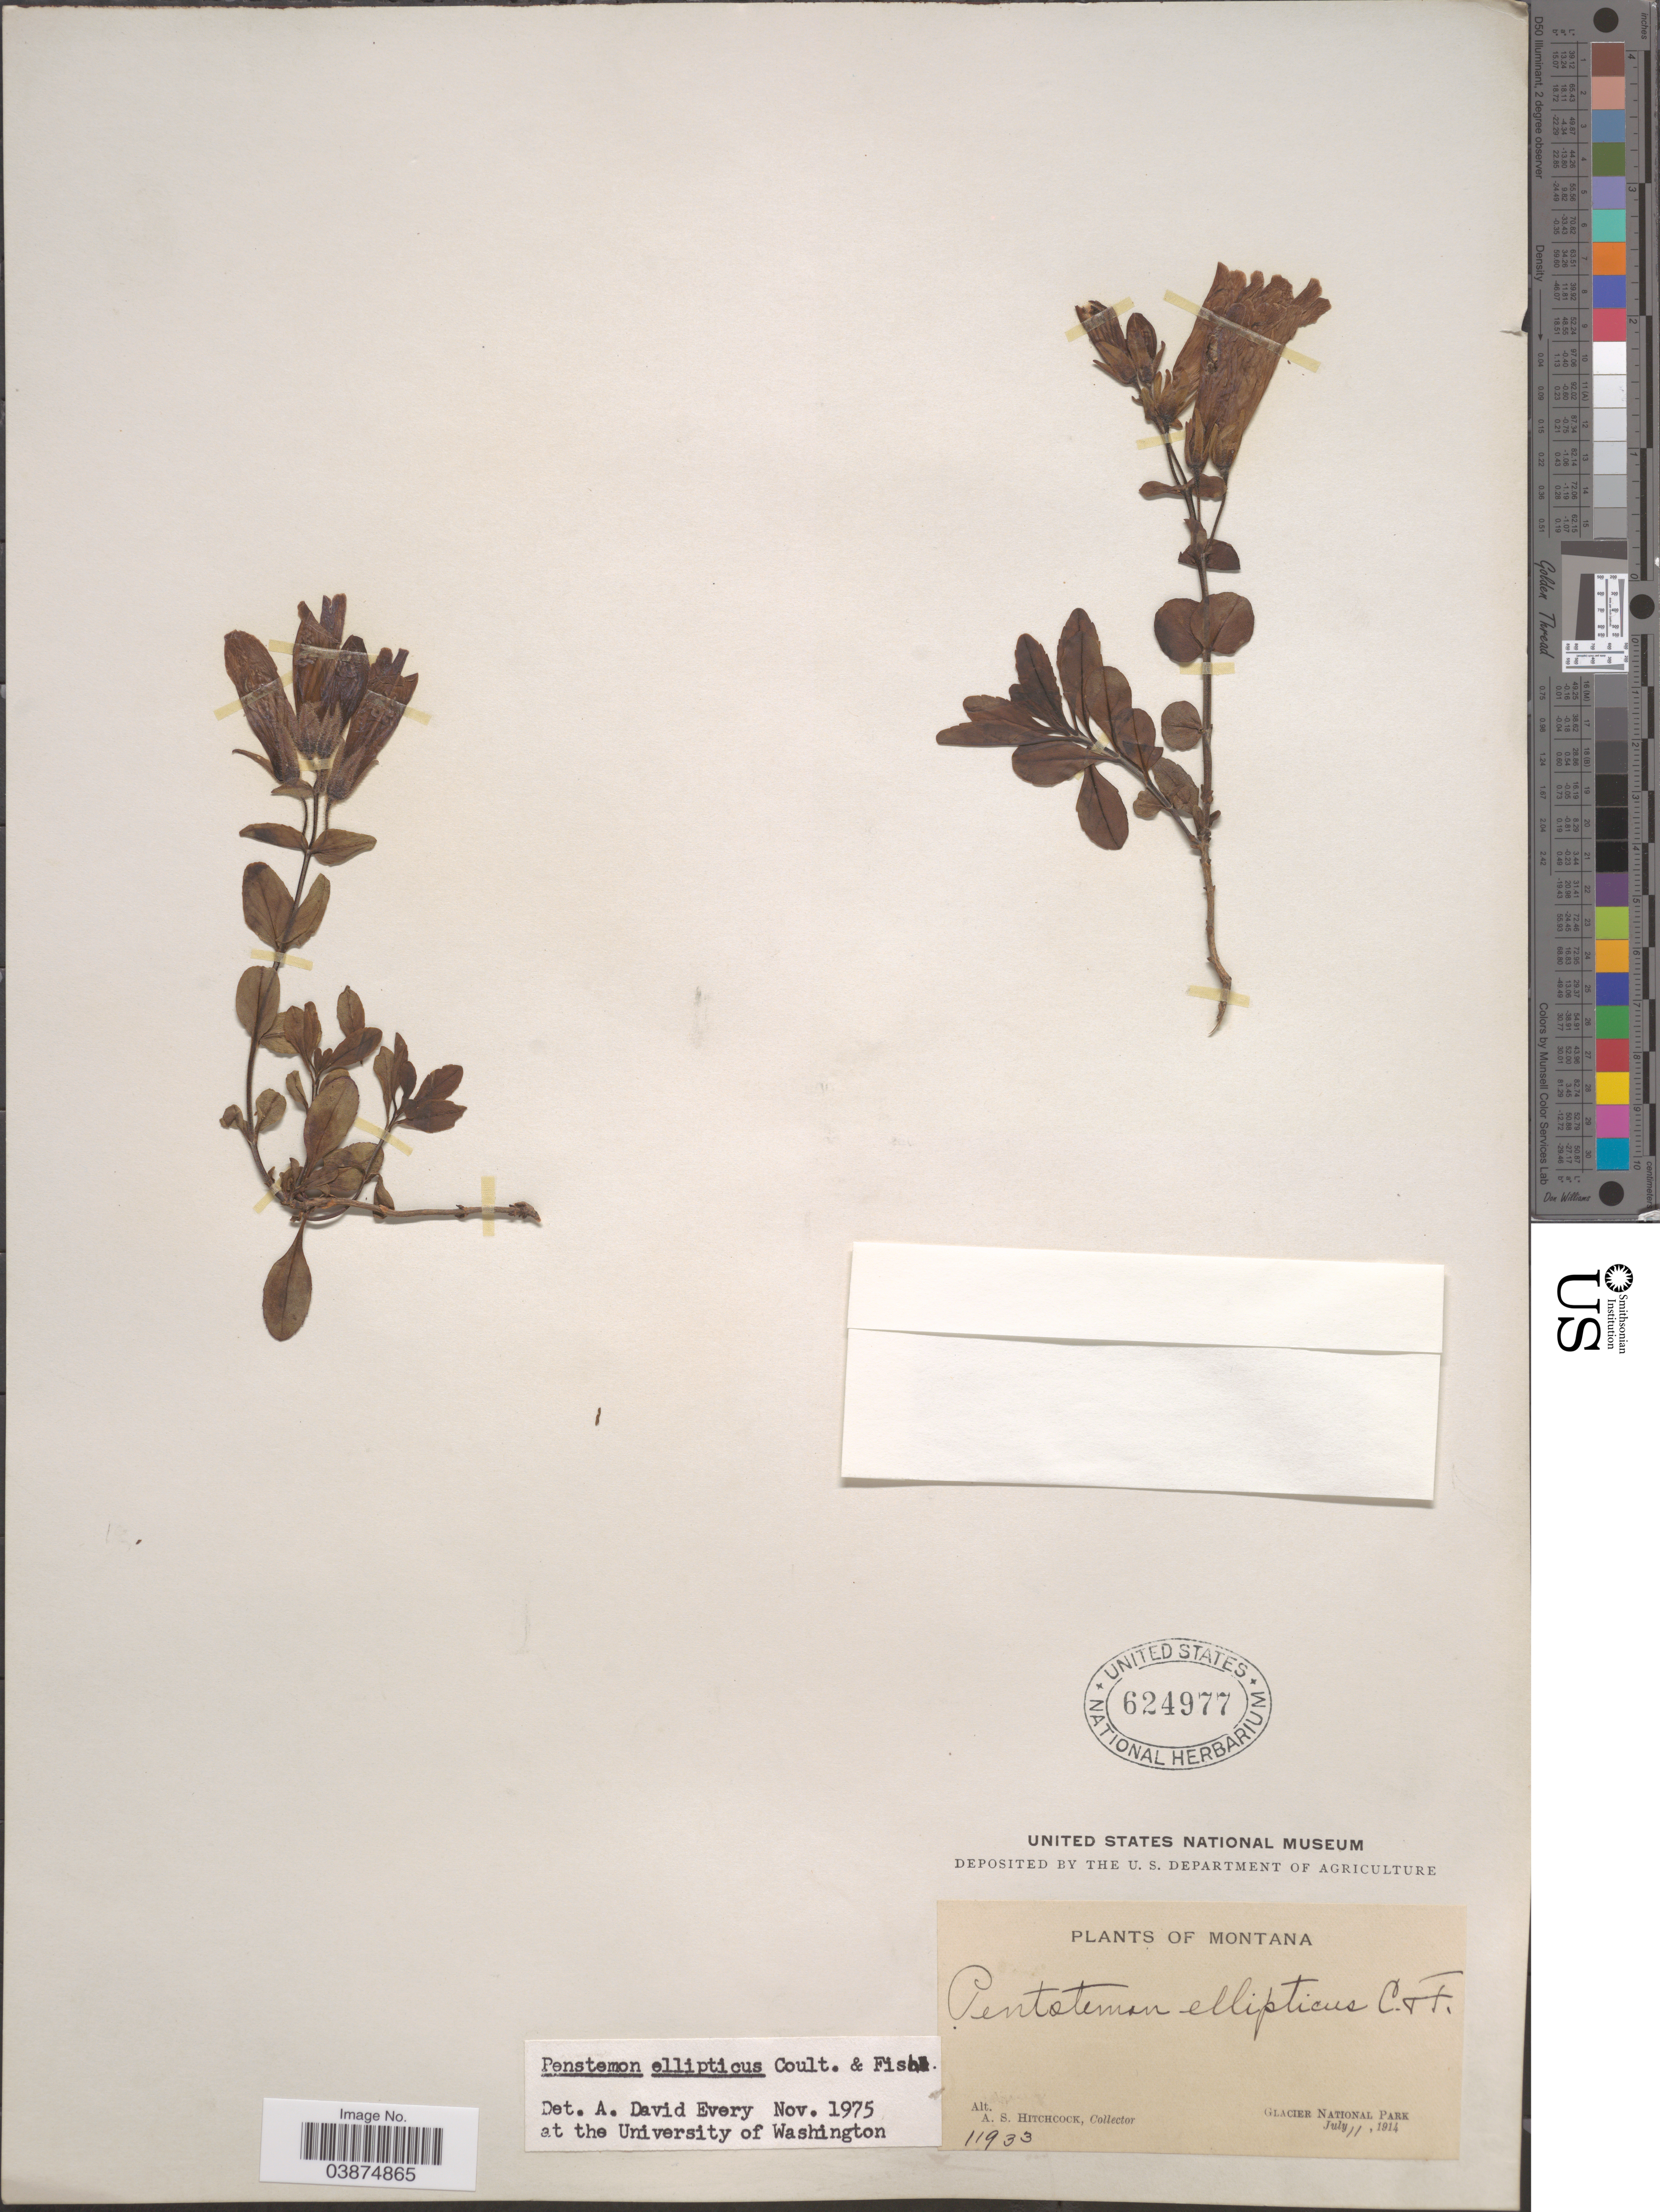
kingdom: Plantae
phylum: Tracheophyta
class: Magnoliopsida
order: Lamiales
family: Plantaginaceae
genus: Penstemon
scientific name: Penstemon ellipticus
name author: Greene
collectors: A. S. Hitchcock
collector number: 11933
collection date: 1914-07-11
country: United States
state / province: Montana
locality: Glacier National Park.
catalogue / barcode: US 624977